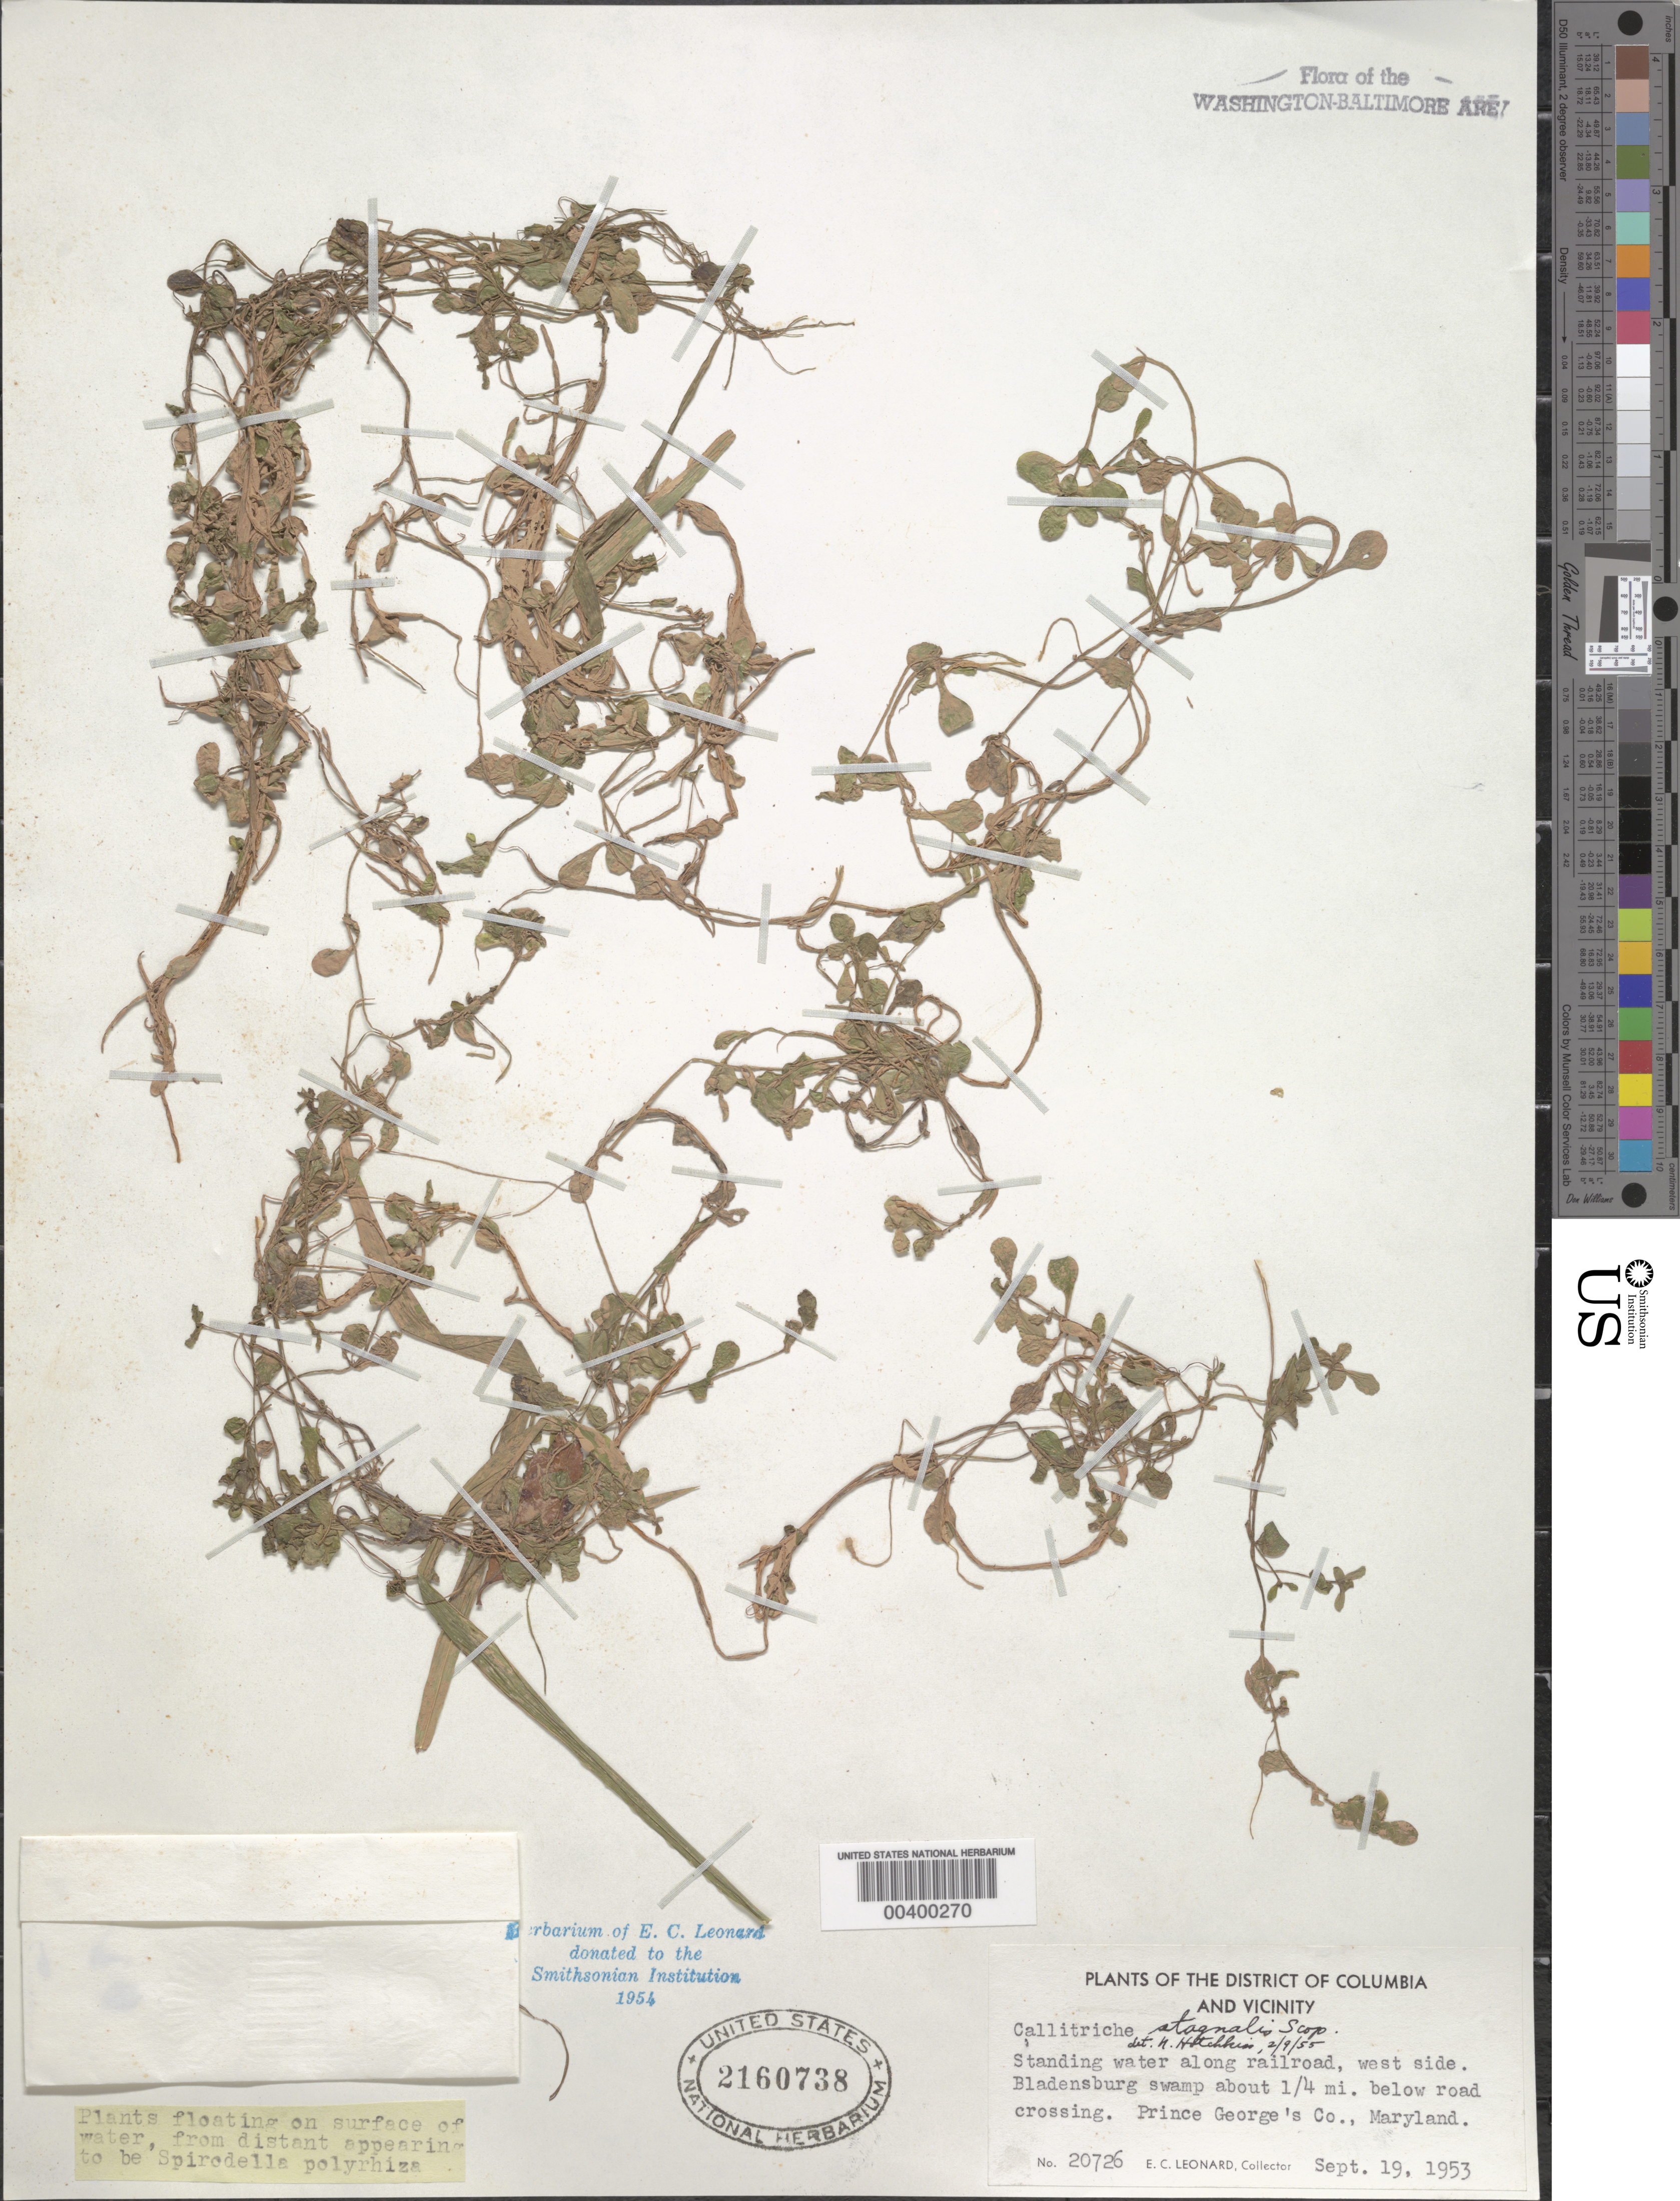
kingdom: Plantae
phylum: Tracheophyta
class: Magnoliopsida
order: Lamiales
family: Plantaginaceae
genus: Callitriche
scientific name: Callitriche stagnalis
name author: Scop.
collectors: E. C. Leonard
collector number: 20726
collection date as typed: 19 Sep 1953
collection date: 1953-09-19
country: United States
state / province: Maryland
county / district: Prince George's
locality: Bladensburg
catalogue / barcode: US 2160738